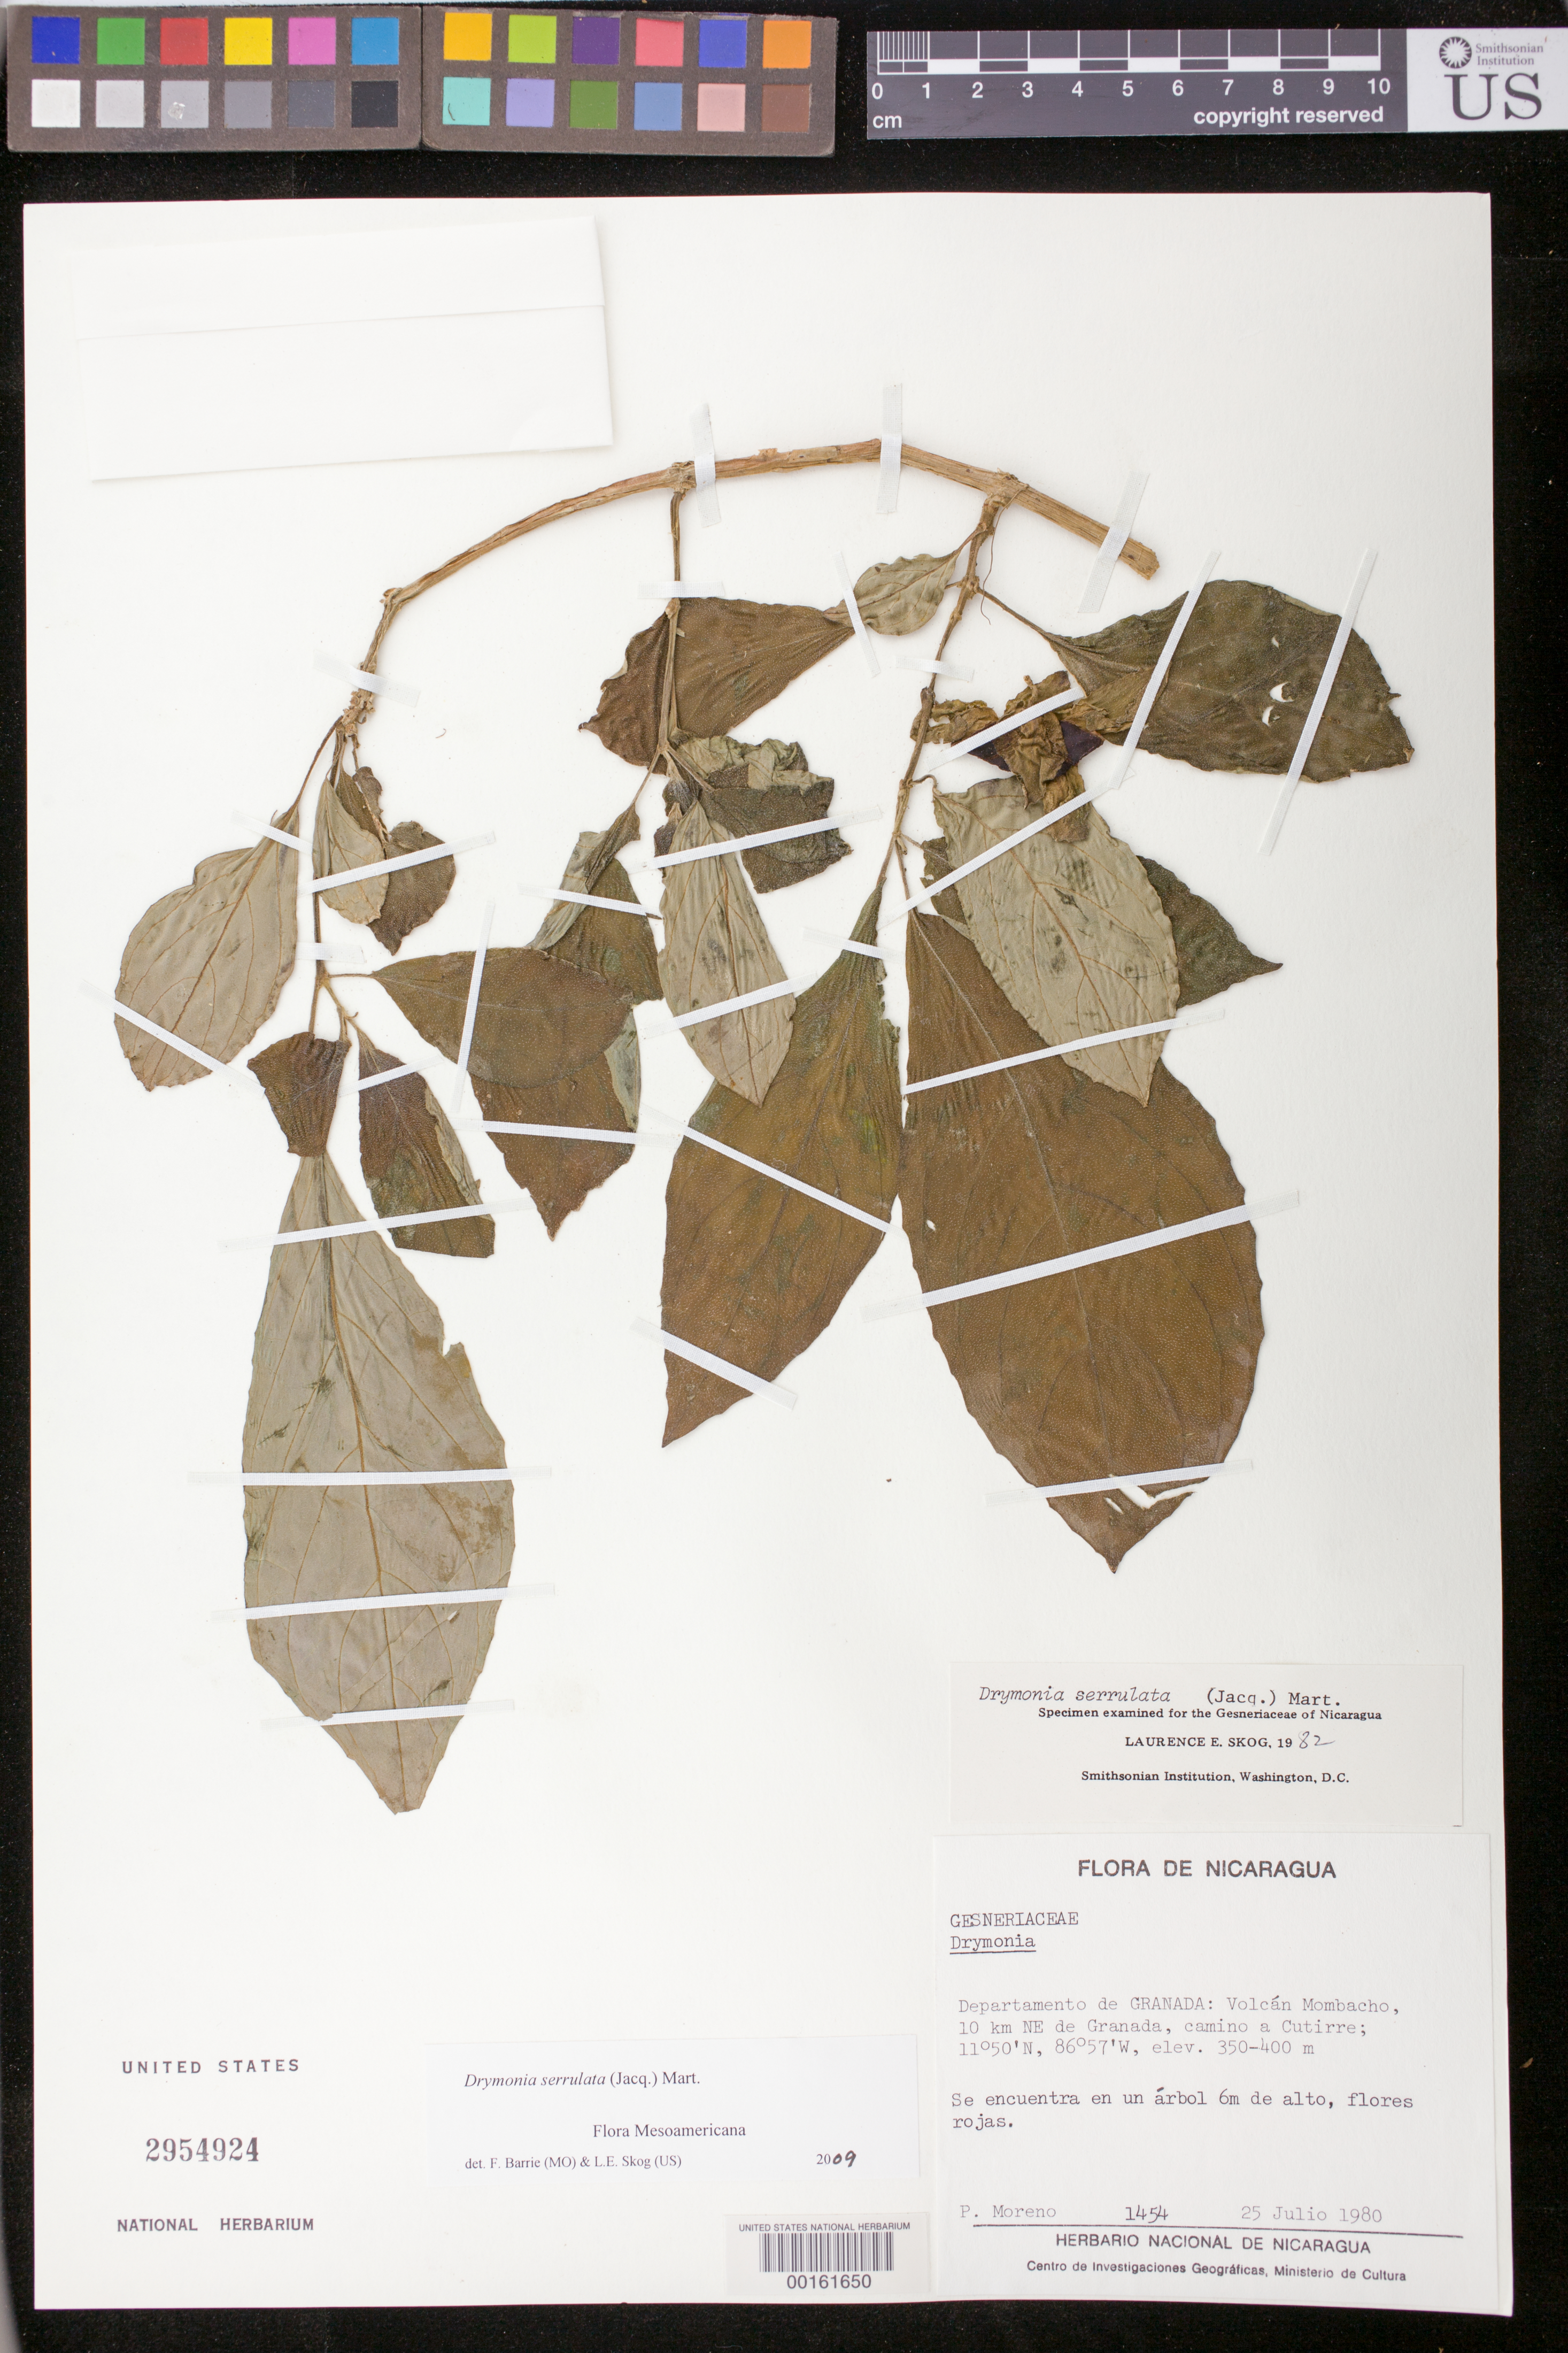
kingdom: Plantae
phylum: Tracheophyta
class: Magnoliopsida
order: Lamiales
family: Gesneriaceae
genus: Drymonia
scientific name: Drymonia serrulata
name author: (Jacq.) Mart.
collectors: P. Moreno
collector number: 1454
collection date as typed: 25 Jul 1980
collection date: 1980-07-25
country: Nicaragua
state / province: Granada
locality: Volcan Mombacho, 10 km NE of Granada, road to Cutirre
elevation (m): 350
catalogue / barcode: US 2954924